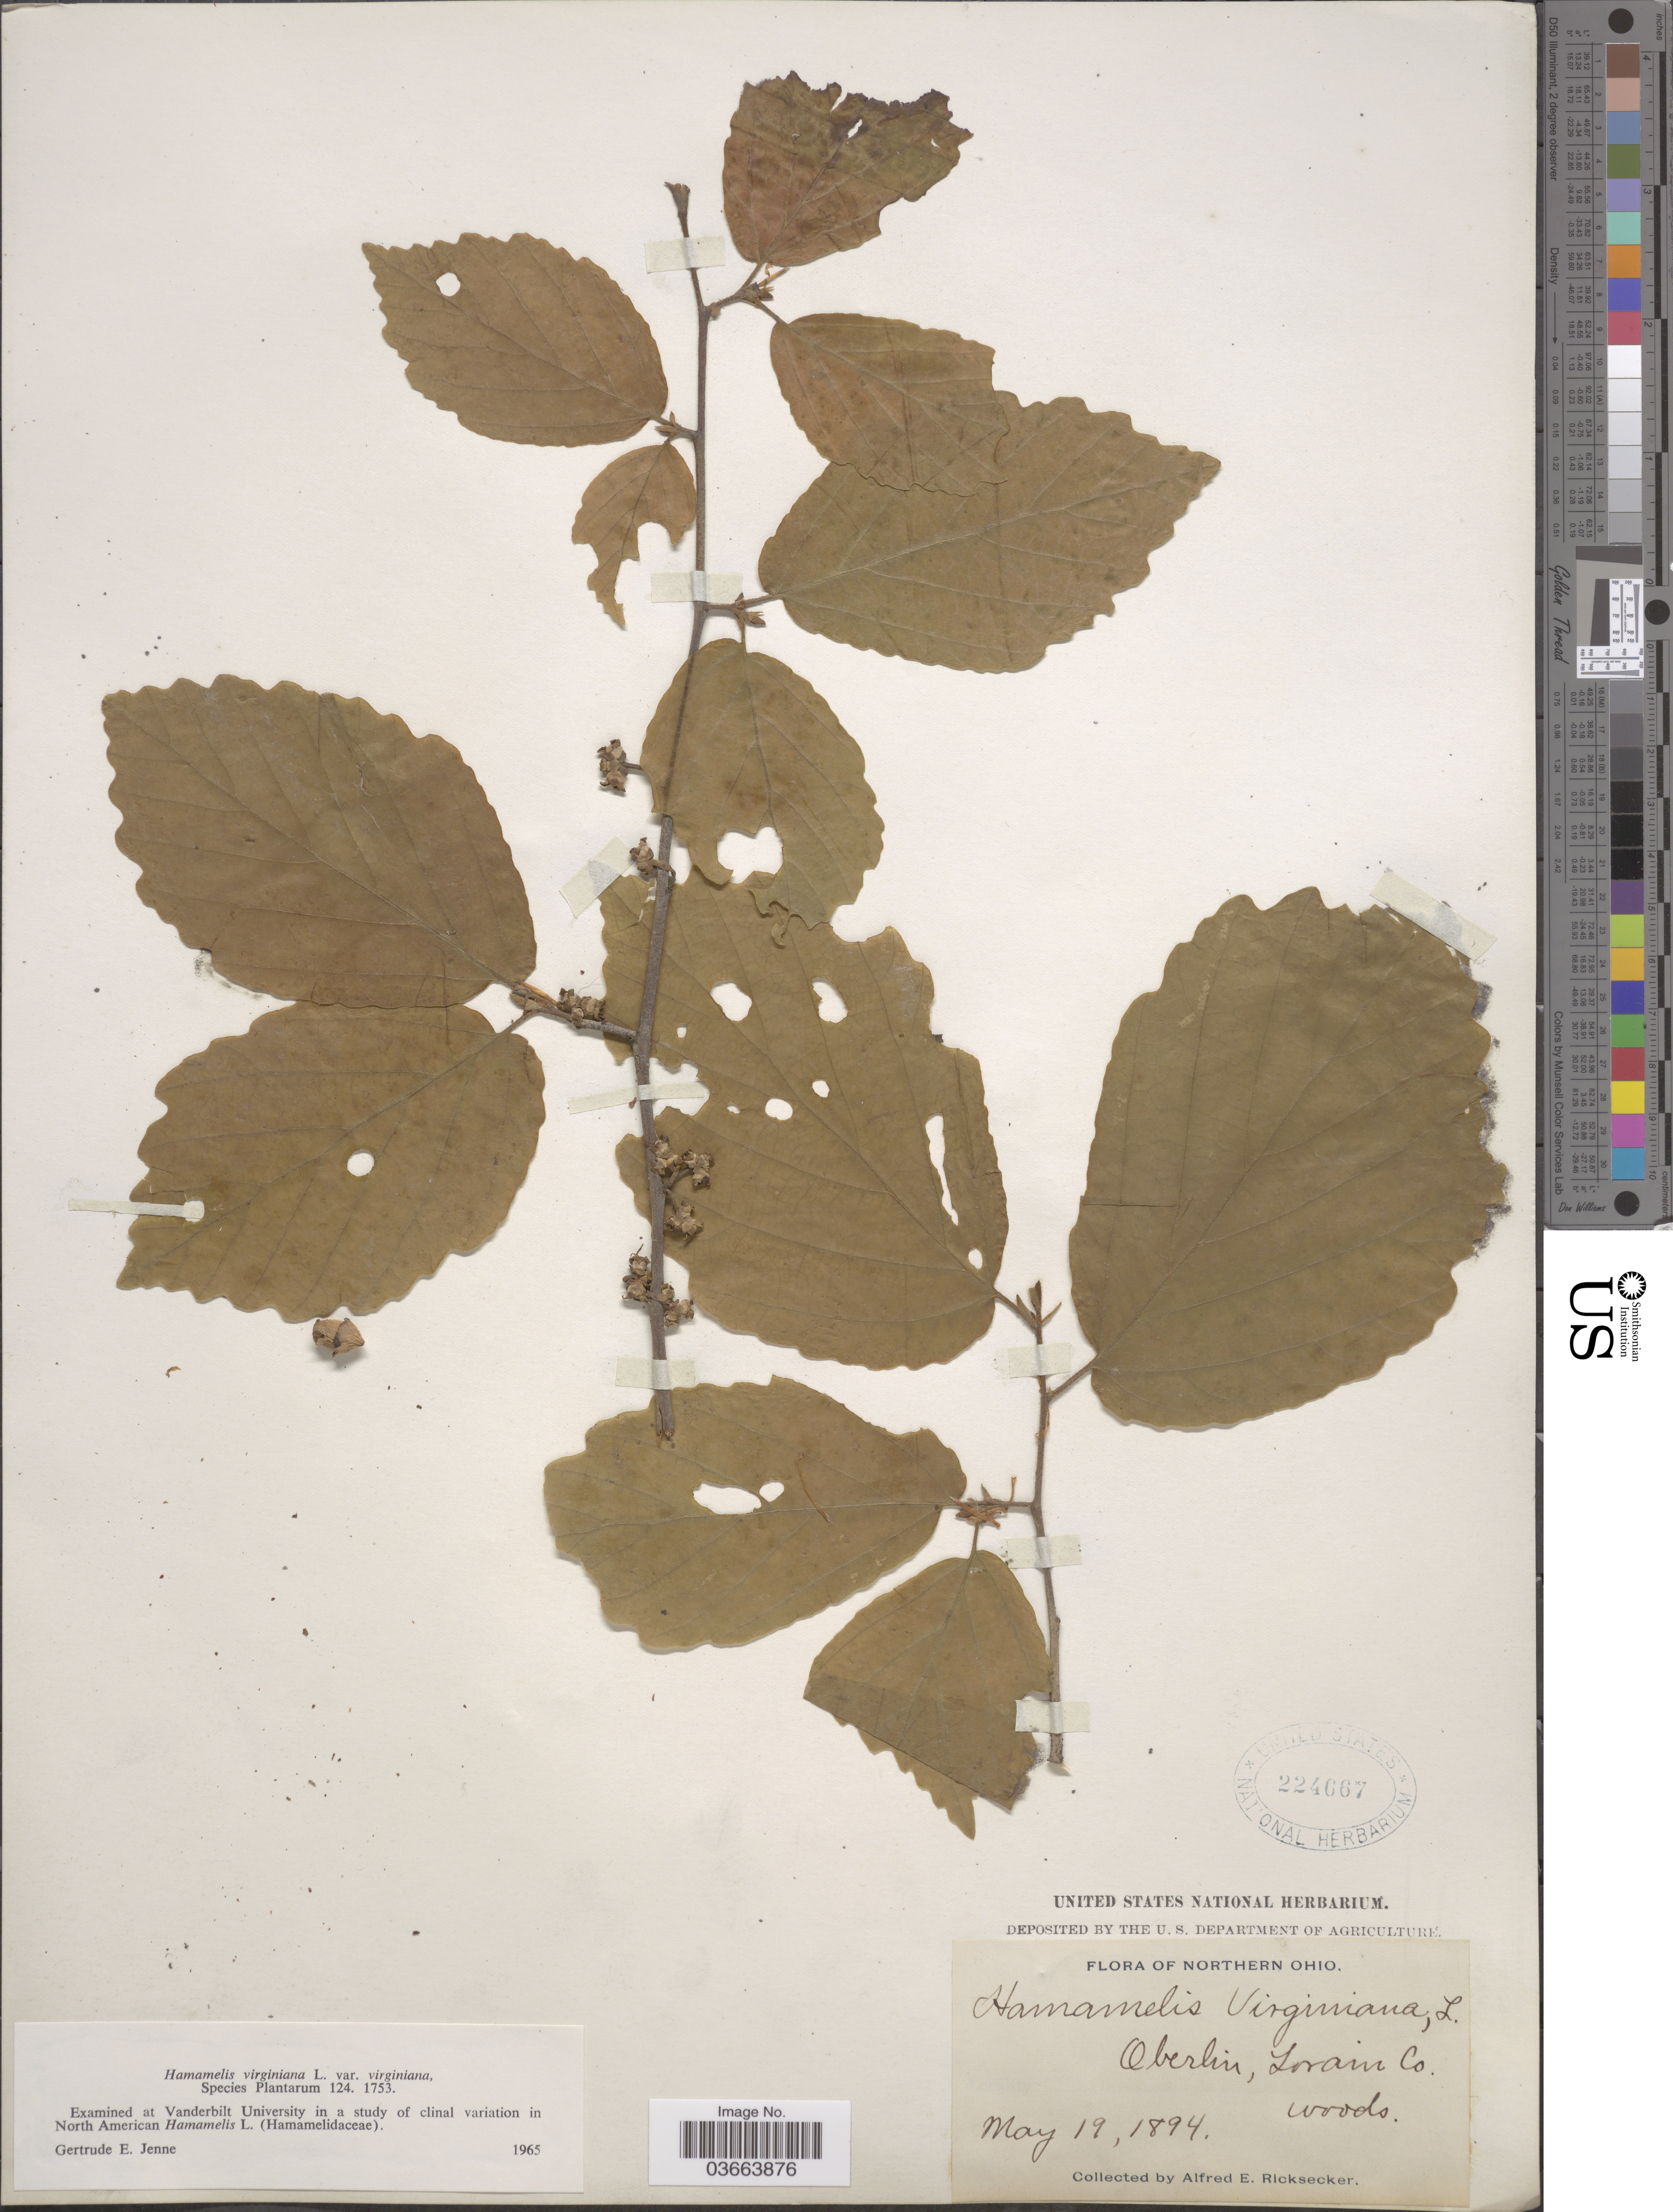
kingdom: Plantae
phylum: Tracheophyta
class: Magnoliopsida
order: Saxifragales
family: Hamamelidaceae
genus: Hamamelis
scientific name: Hamamelis virginiana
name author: L.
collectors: A. E. Ricksecker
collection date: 1894-05-19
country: United States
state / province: Ohio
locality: Northern Ohio. Oberlin, Lorain Co.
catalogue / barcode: US 224667